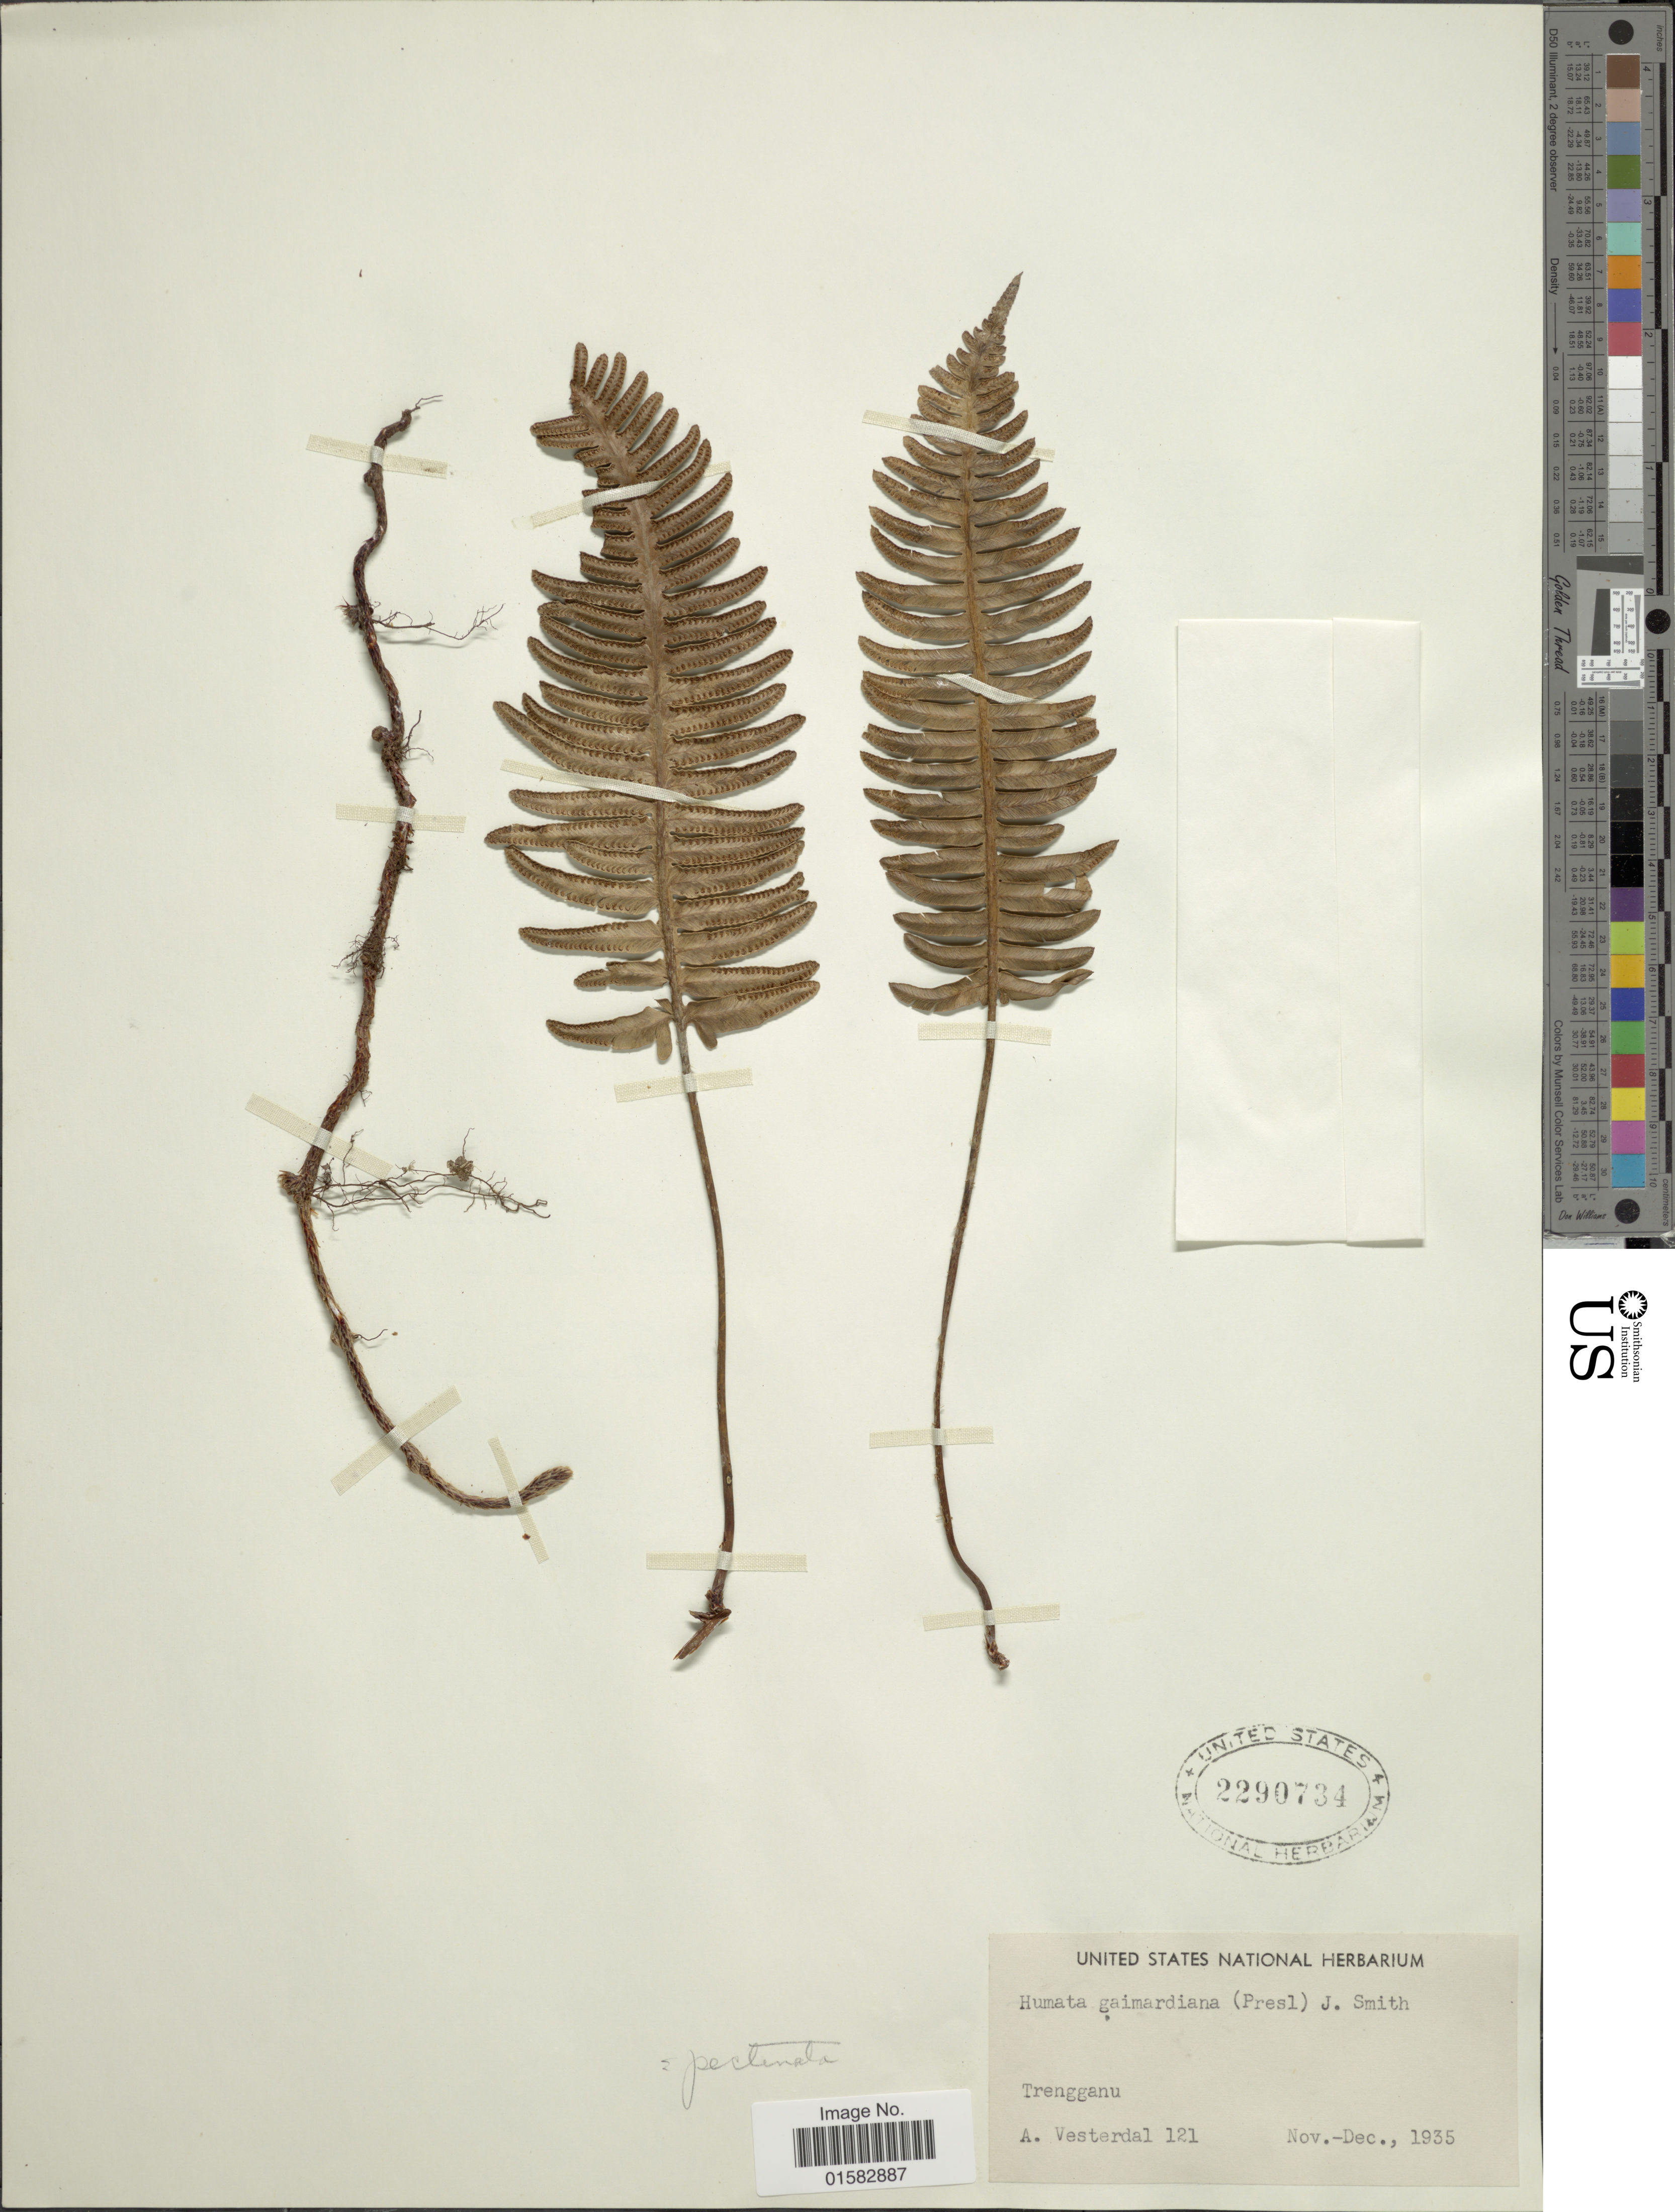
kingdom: Plantae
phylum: Tracheophyta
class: Polypodiopsida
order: Polypodiales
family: Davalliaceae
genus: Davallia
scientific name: Davallia pectinata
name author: Sm.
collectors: A. Vesterdal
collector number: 121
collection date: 1935-11/1935-12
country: Malaysia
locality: Trengganu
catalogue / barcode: US 2290734